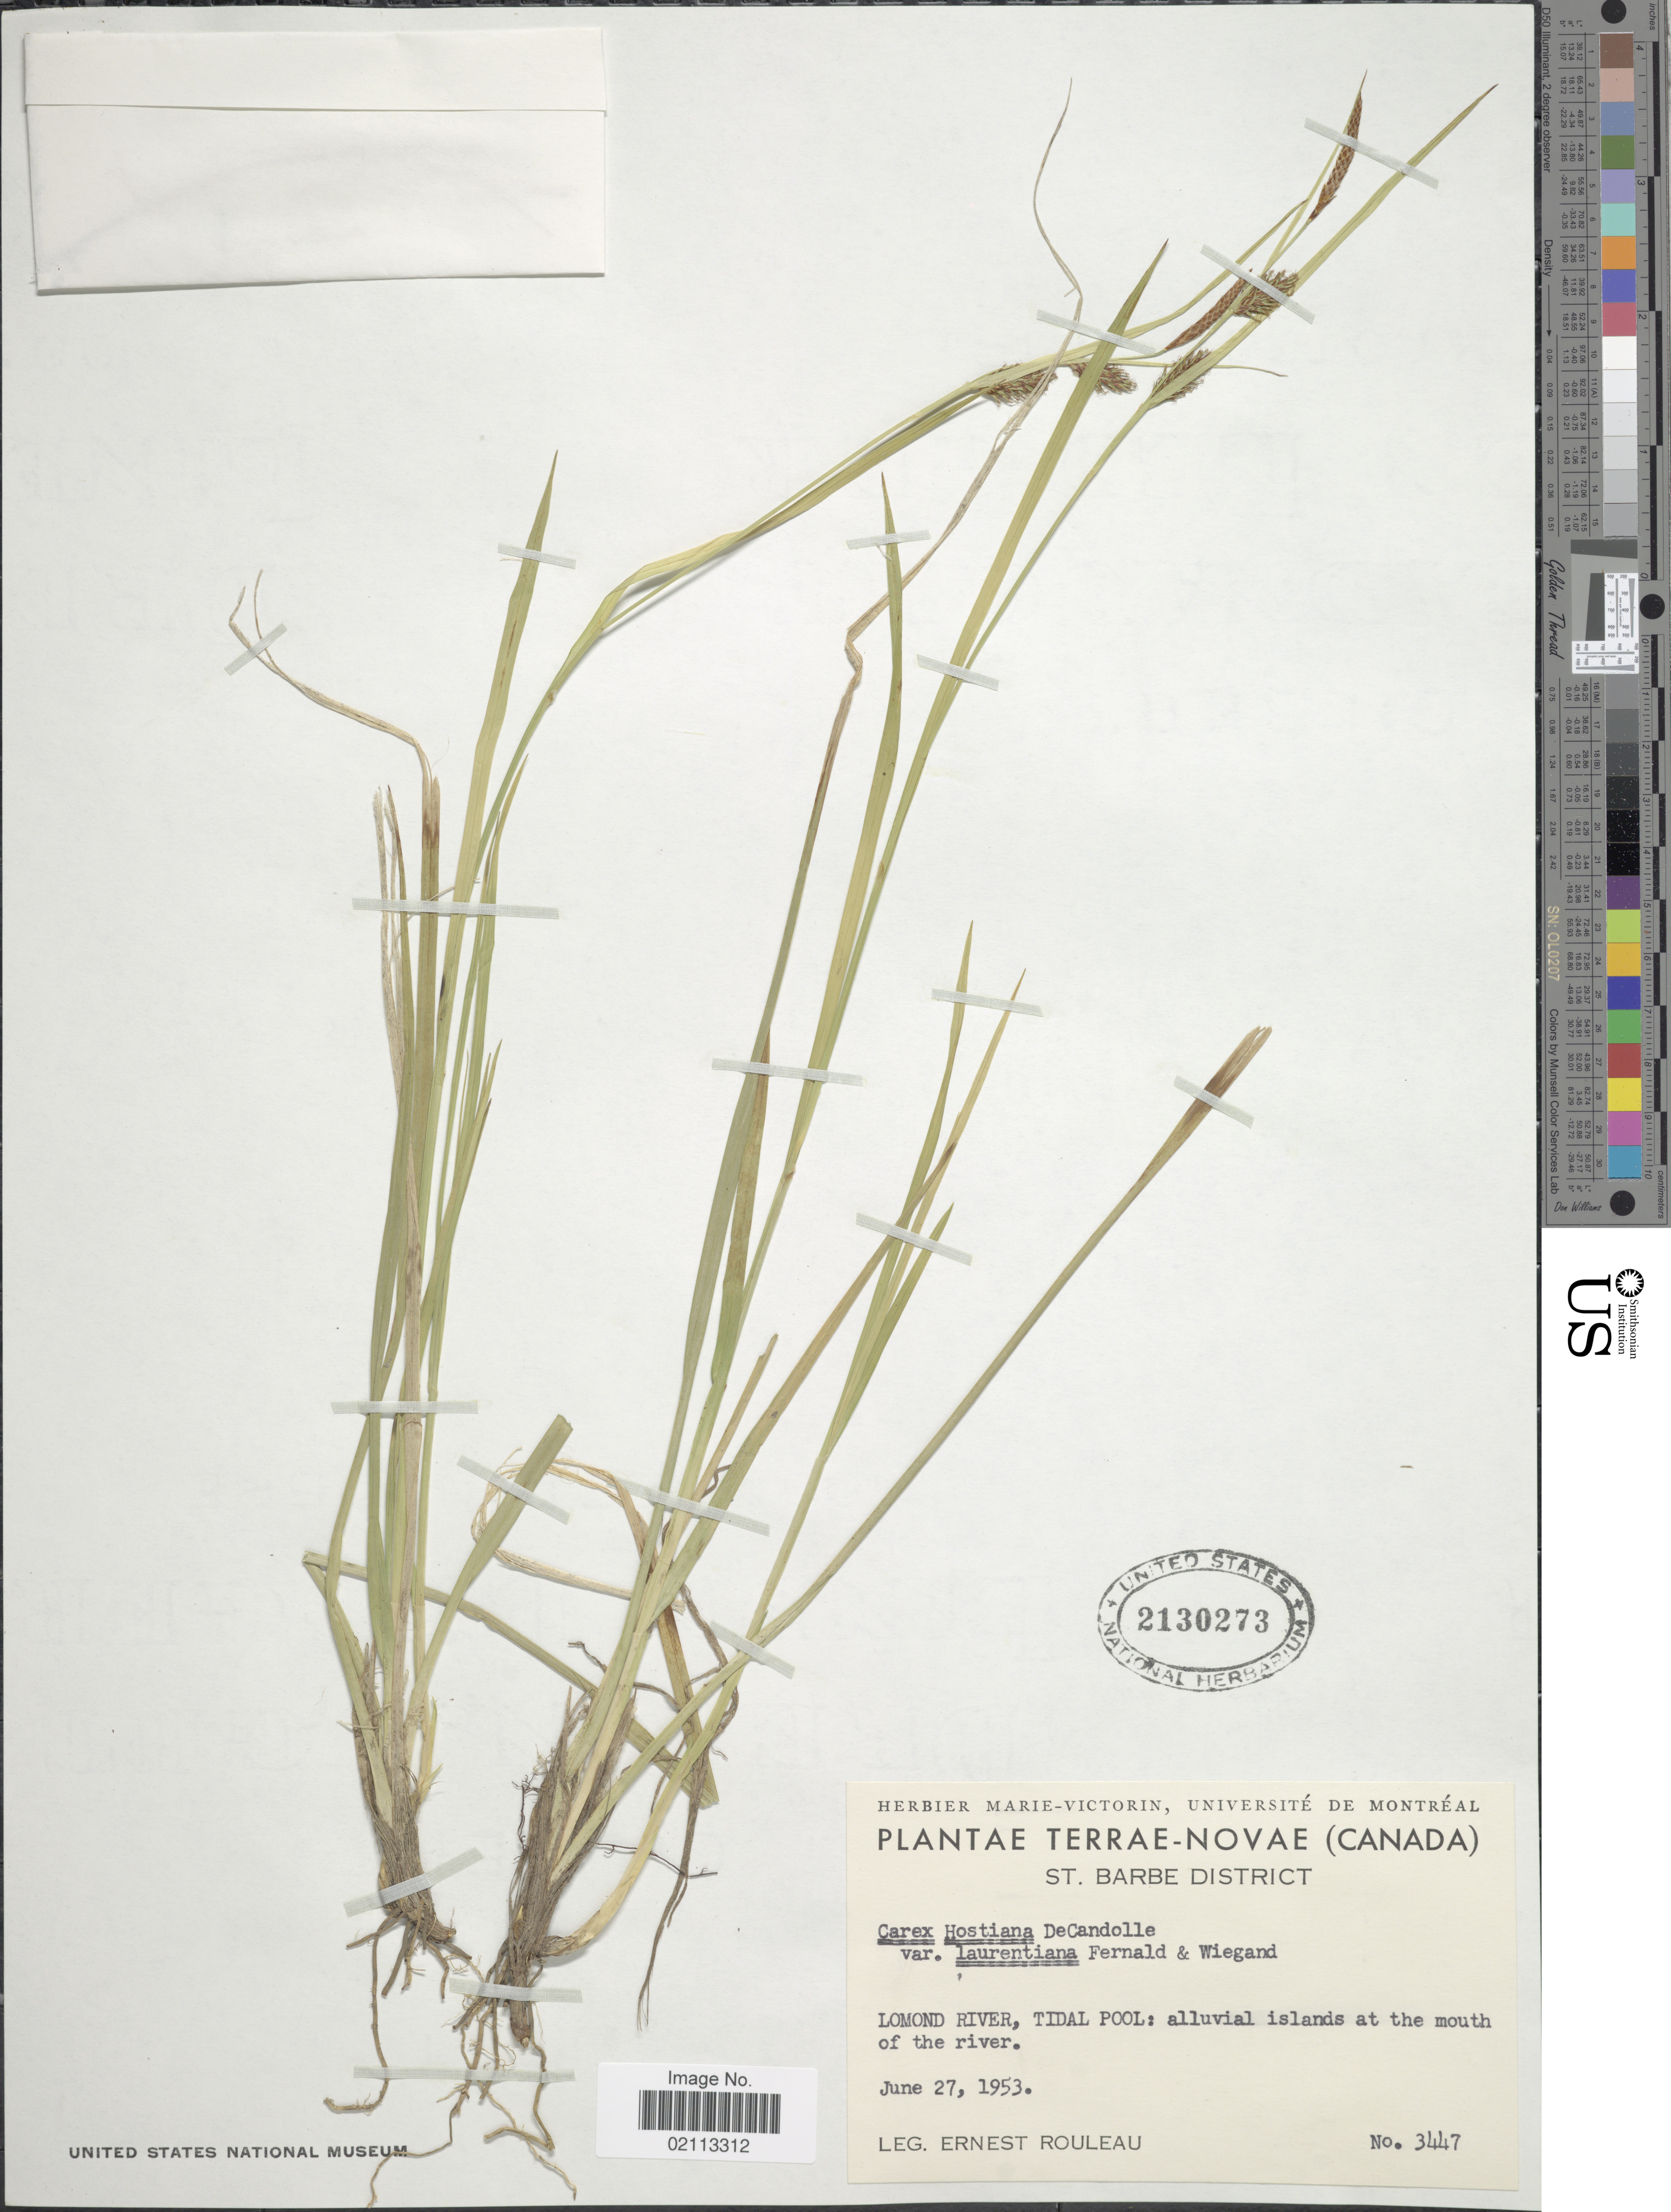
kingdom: Plantae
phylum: Tracheophyta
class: Liliopsida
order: Poales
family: Cyperaceae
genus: Carex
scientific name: Carex hostiana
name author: DC.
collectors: E. Rouleau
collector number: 3447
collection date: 1953-06-27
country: Canada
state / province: Newfoundland and Labrador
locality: Terrae-Novae, st Barbe District, Lomond River, Tidal Pool: alluvial islands at the mouth of the river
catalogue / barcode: US 2130273